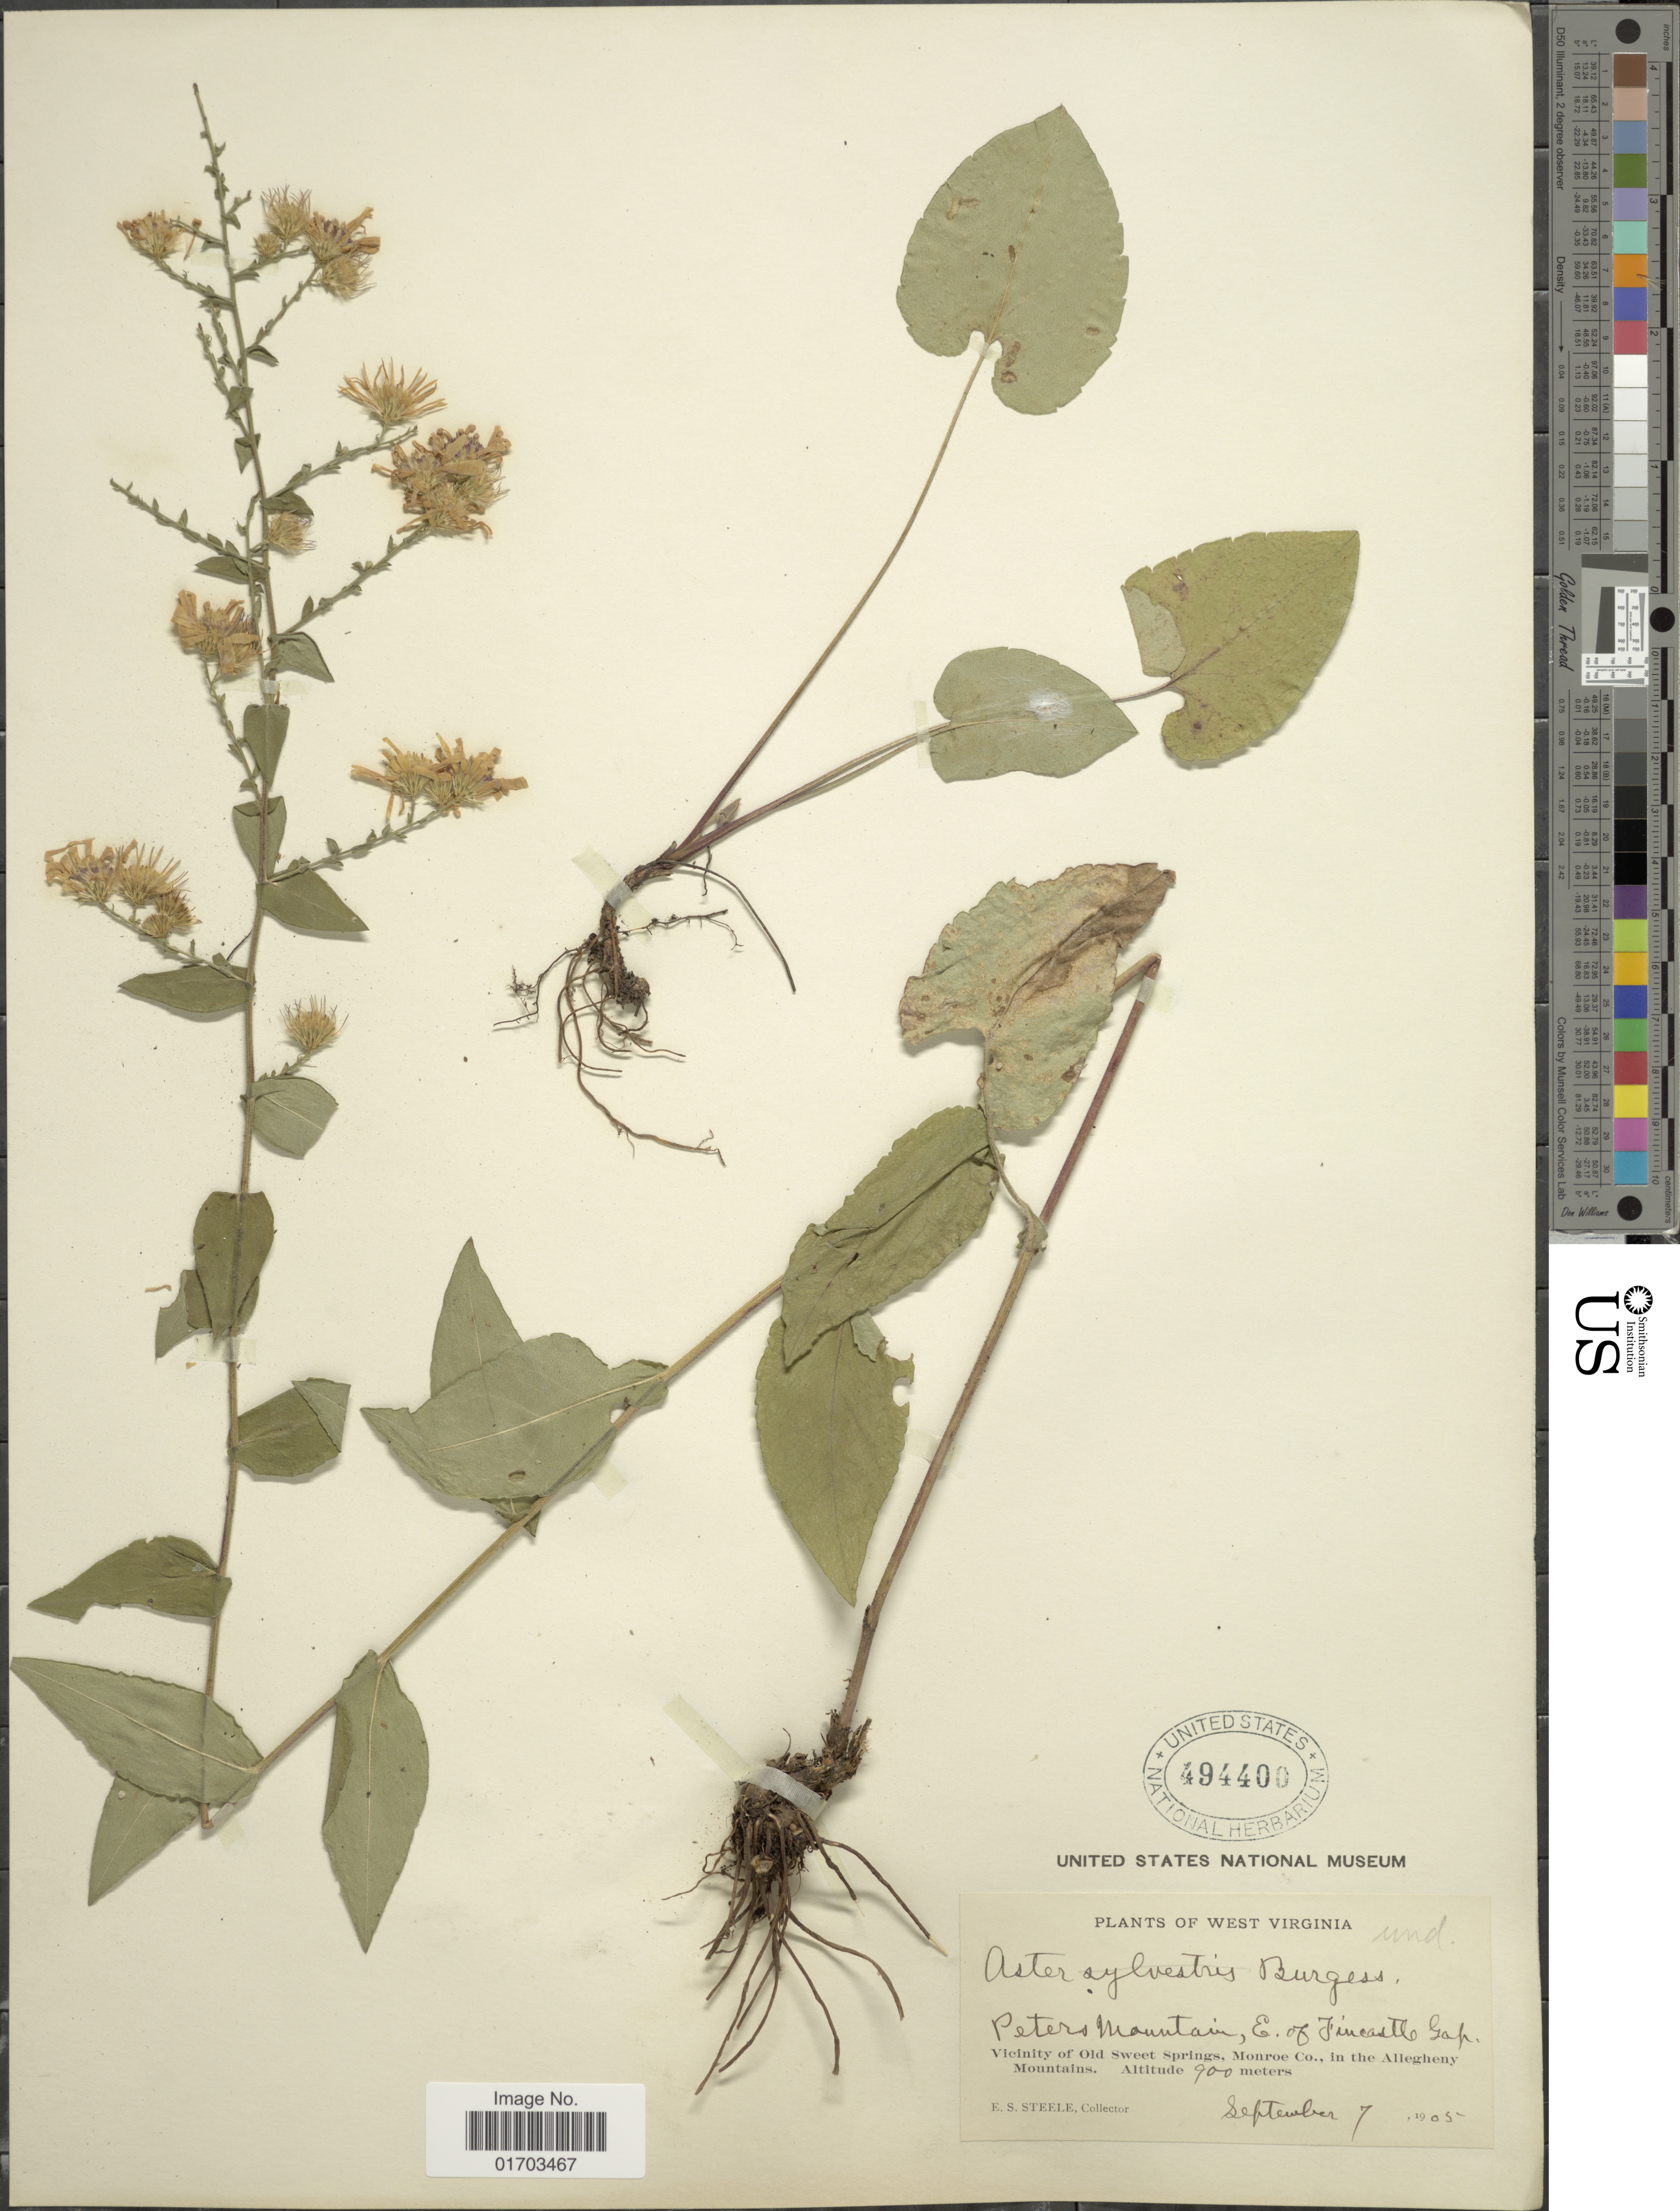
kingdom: Plantae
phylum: Tracheophyta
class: Magnoliopsida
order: Asterales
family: Asteraceae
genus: Symphyotrichum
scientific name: Symphyotrichum undulatum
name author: (L.) G.L. Nesom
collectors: E. Steele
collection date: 1905-09-07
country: United States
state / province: West Virginia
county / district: Monroe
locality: West Virginia, Peters Mountains, E. of Fincastle Gap, vicinity of Old Sweet Springs, Monroe Co., in the Allegheny Mountains.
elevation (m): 900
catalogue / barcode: US 494400